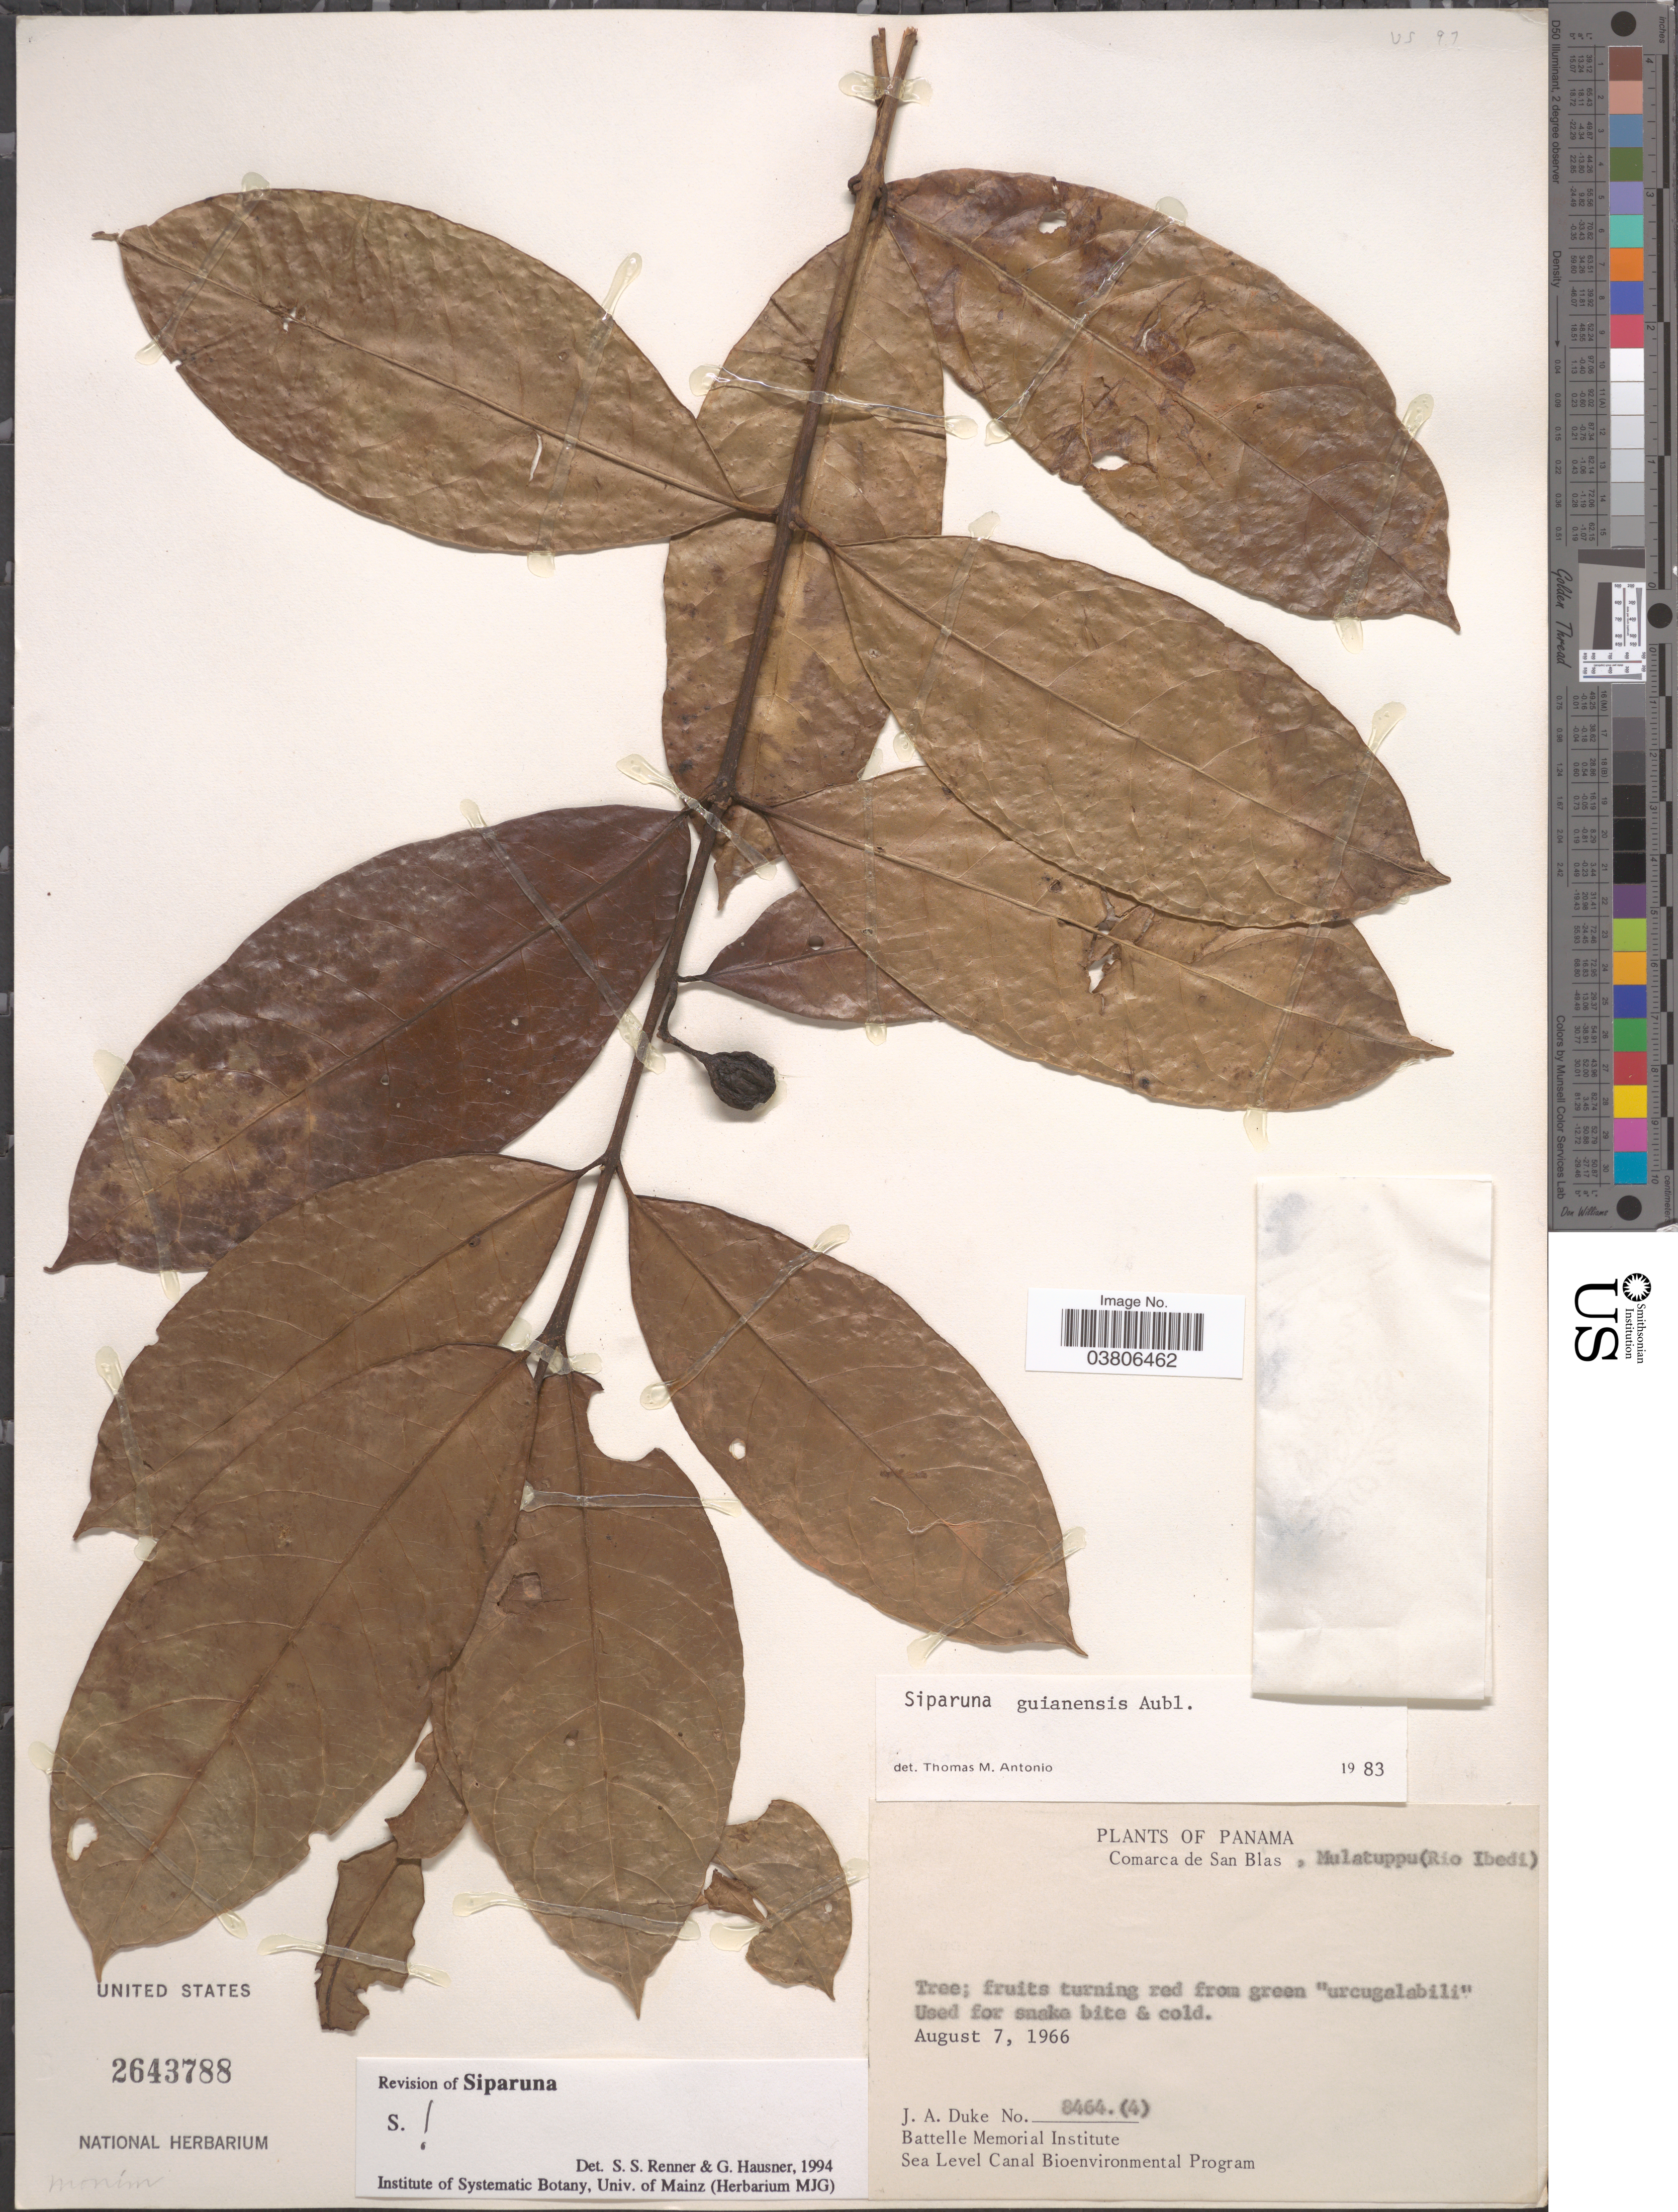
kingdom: Plantae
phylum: Tracheophyta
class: Magnoliopsida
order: Laurales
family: Siparunaceae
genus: Siparuna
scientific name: Siparuna guianensis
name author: Aubl.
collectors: J. A. Duke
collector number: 8464 (4)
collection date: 1966-08-07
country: Panama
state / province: Kuna Yala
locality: Comarca de San Blas, Mulatuppu (Rio Ibedi).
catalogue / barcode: US 2643788